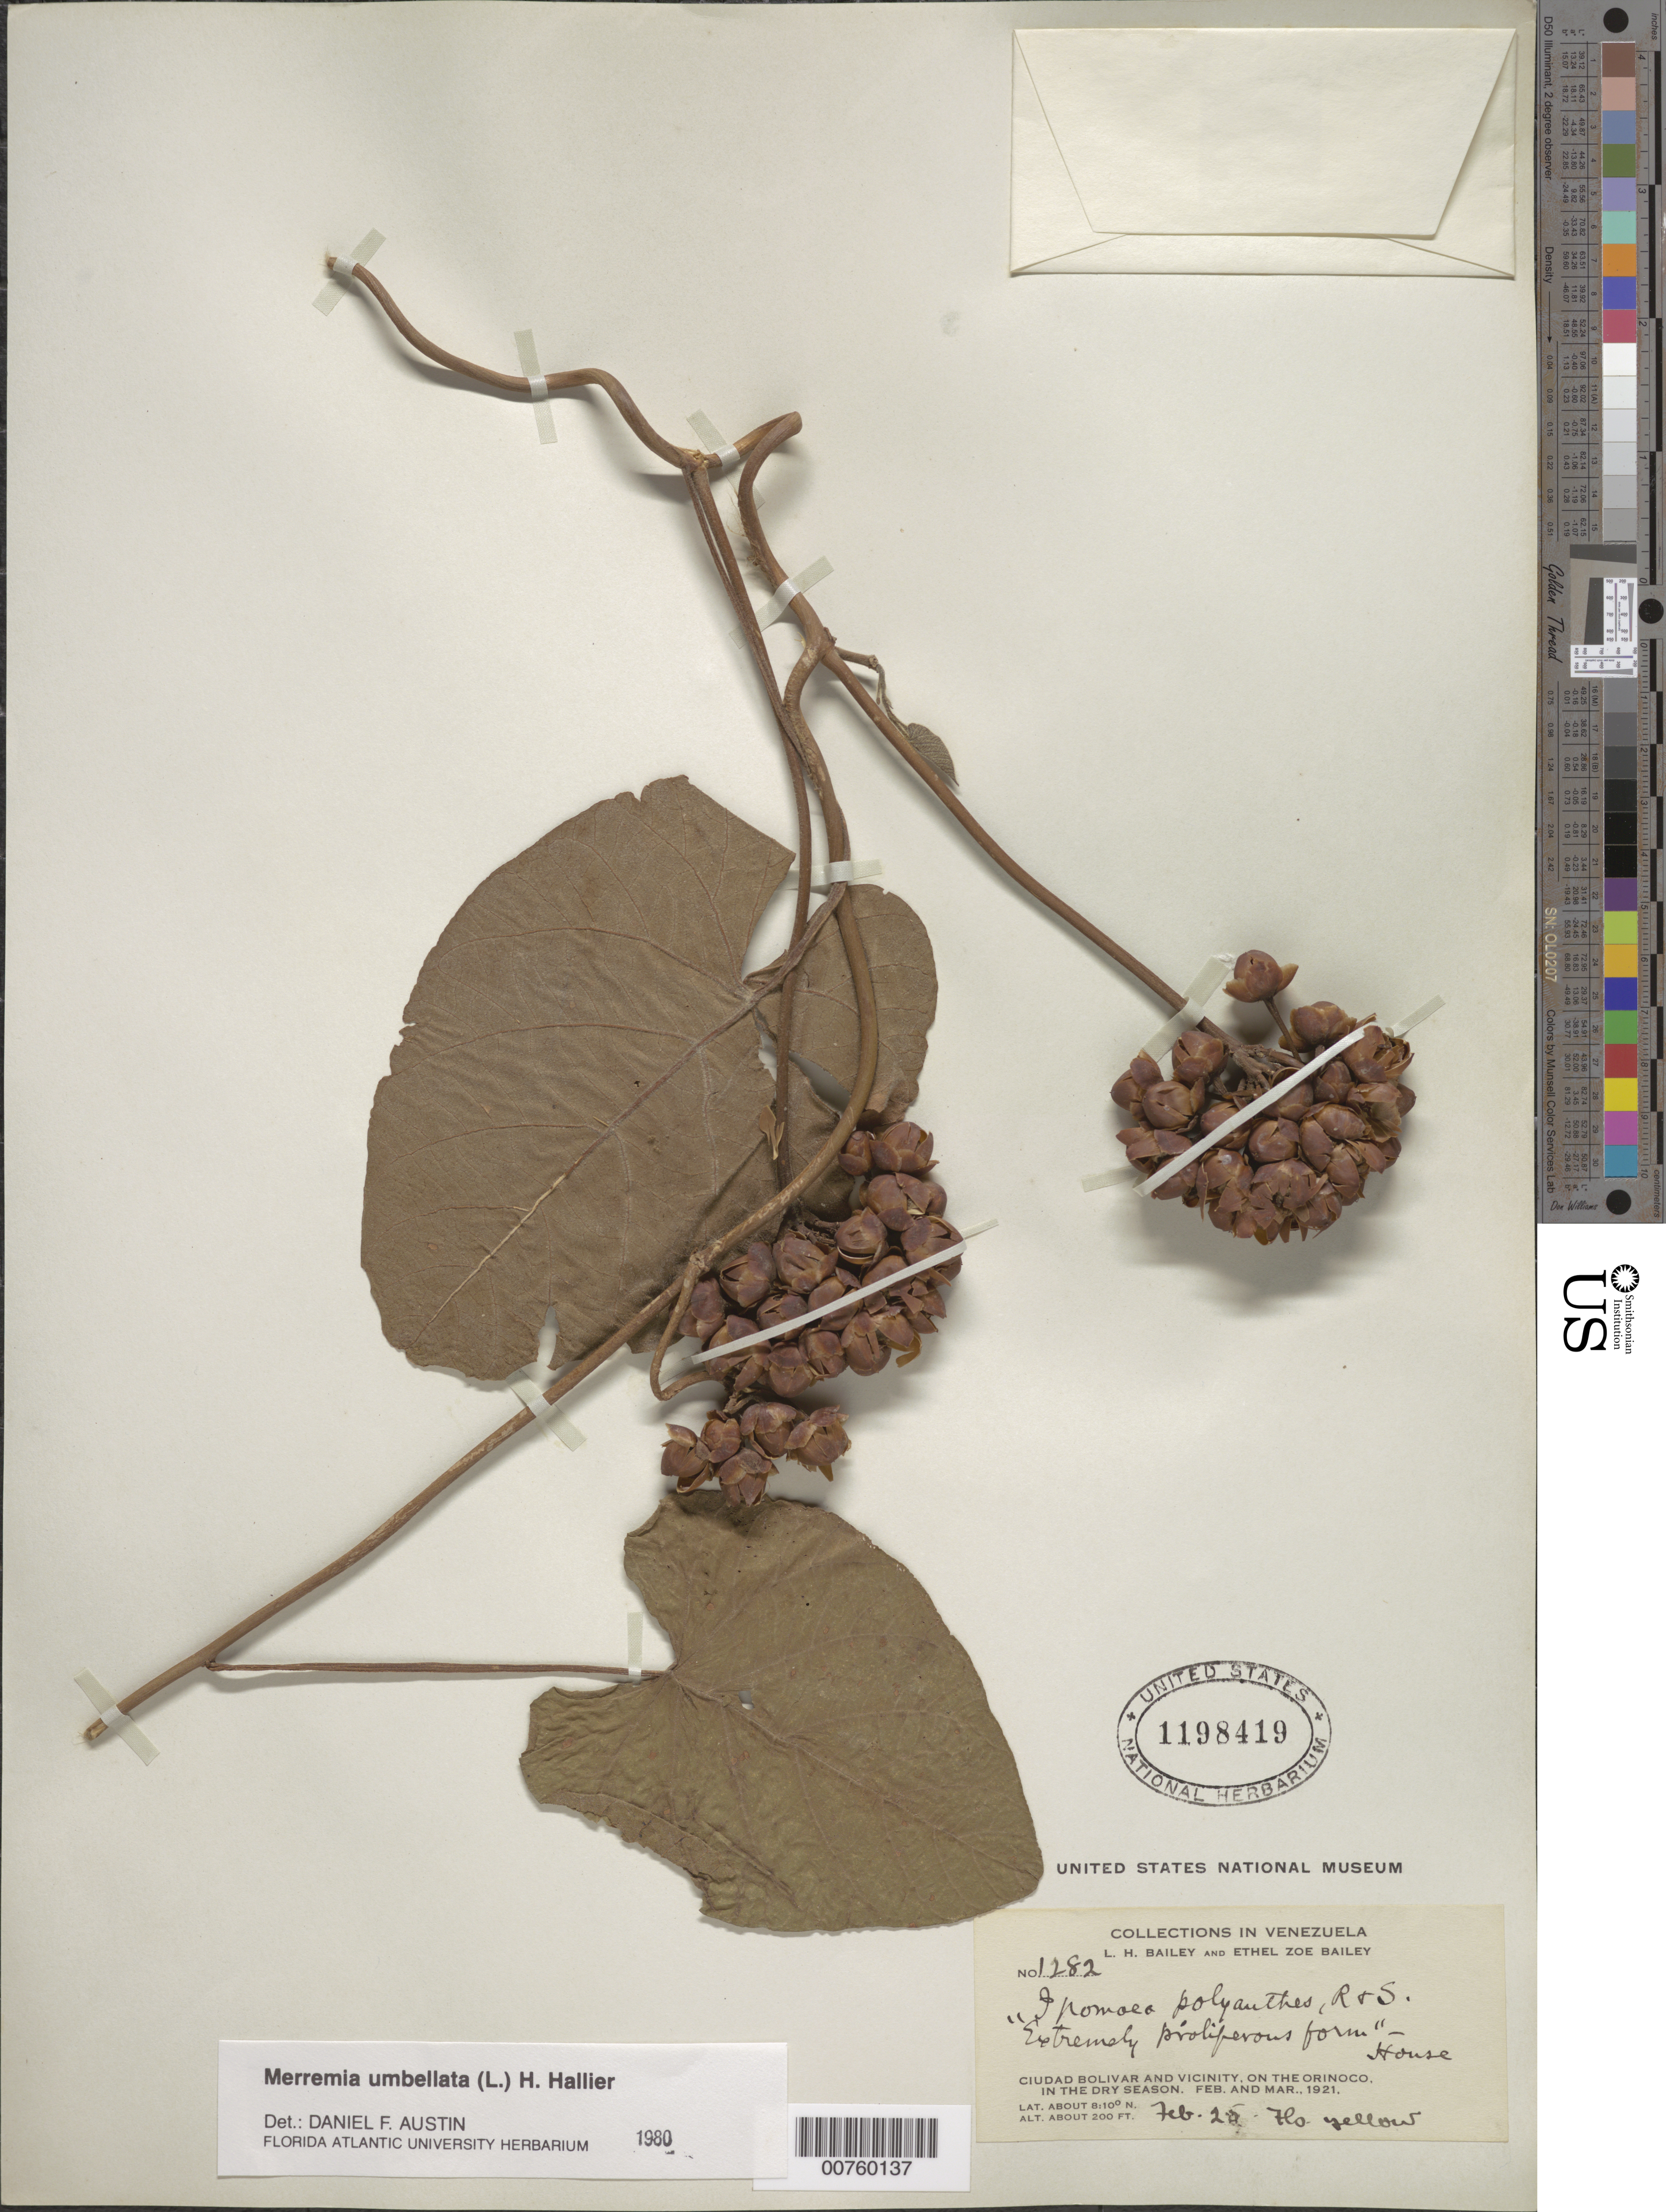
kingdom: Plantae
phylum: Tracheophyta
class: Magnoliopsida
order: Solanales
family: Convolvulaceae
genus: Camonea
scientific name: Camonea umbellata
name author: (L.) A. R. Simões & Staples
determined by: Strong, Mark T., (BOT), Smithsonian Institution - National Museum of Natural History (UNITED STATES)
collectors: L. H. Bailey & E. Z. Bailey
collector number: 1282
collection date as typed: Feb-21 and Mar-21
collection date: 1921-02,1921-03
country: Venezuela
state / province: Bolívar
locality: Ciudad Bolívar and vicinity, Orinoco R.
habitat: Dry season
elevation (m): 61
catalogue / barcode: US 1198419